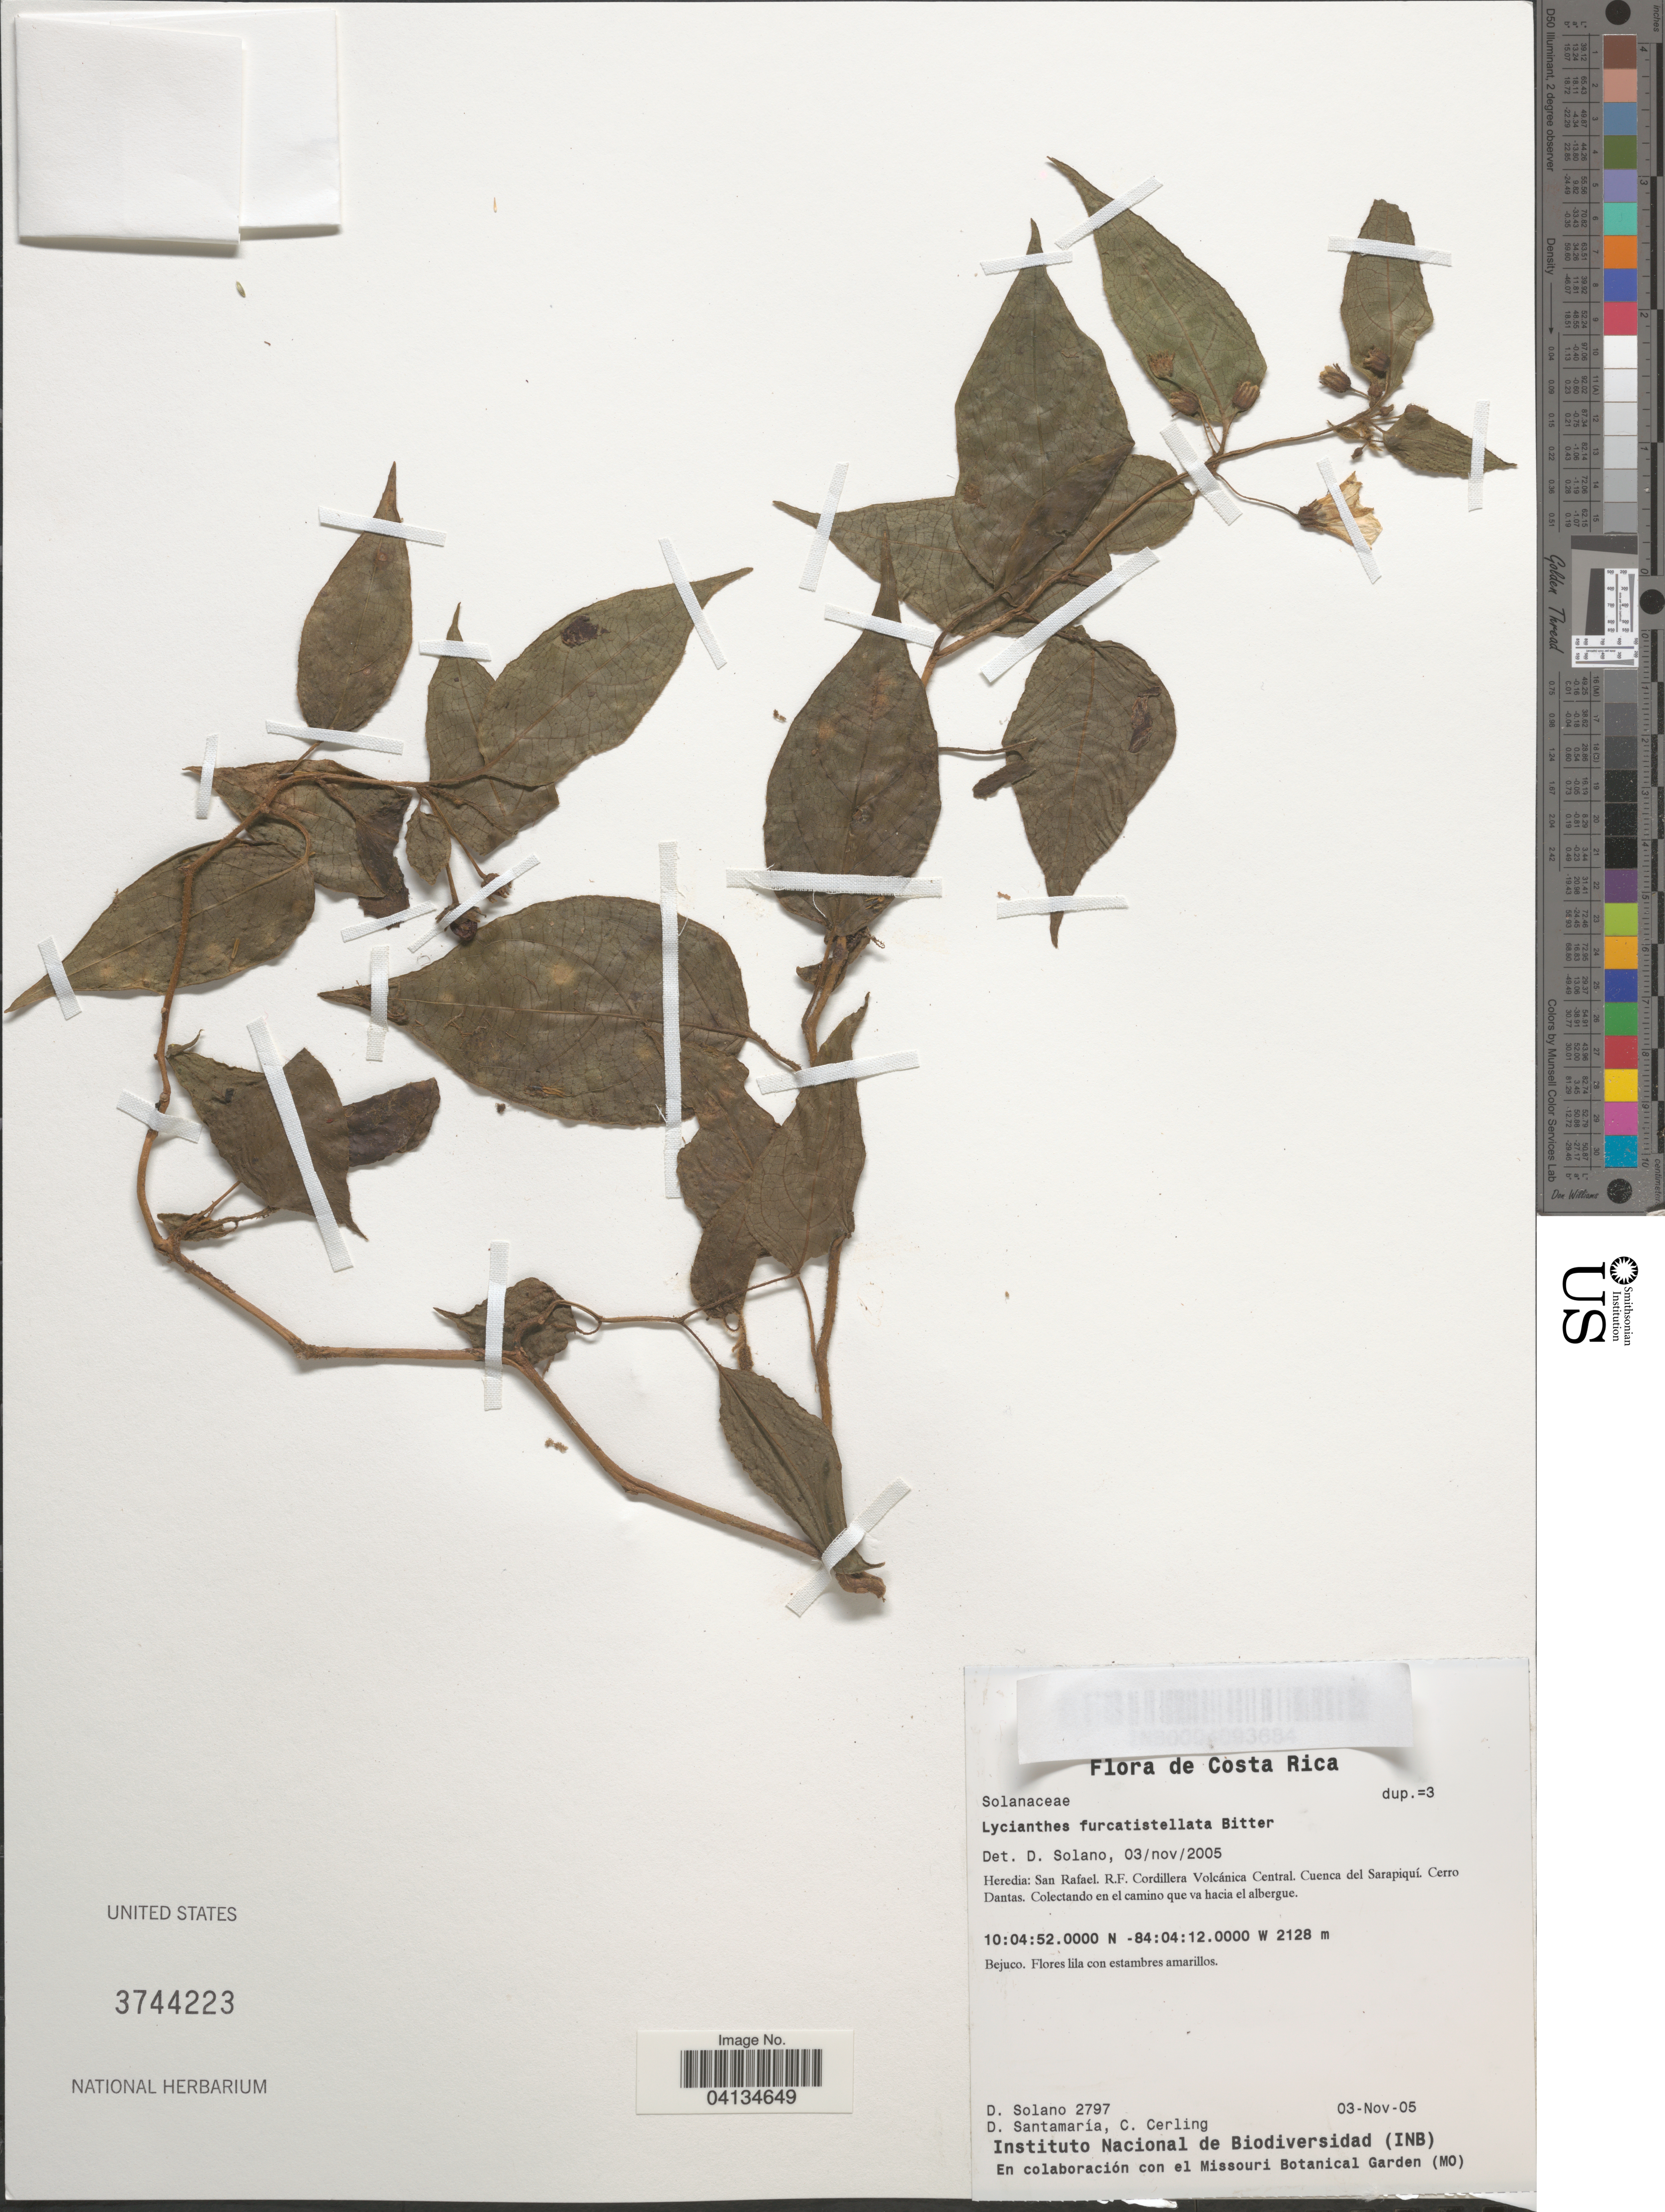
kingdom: Plantae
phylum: Tracheophyta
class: Magnoliopsida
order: Solanales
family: Solanaceae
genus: Lycianthes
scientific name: Lycianthes furcatistellata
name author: Bitter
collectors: D. Solano, D. Santamaria & C. Cerling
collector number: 2797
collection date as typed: Transcribed d/m/y: 3/11/5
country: Costa Rica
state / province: Heredia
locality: San Rafael. R.F. Cordillera Volcánica Central. Cuenca del Sarapiquí. Cerro Dantas.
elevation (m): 2128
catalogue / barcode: US 3744223